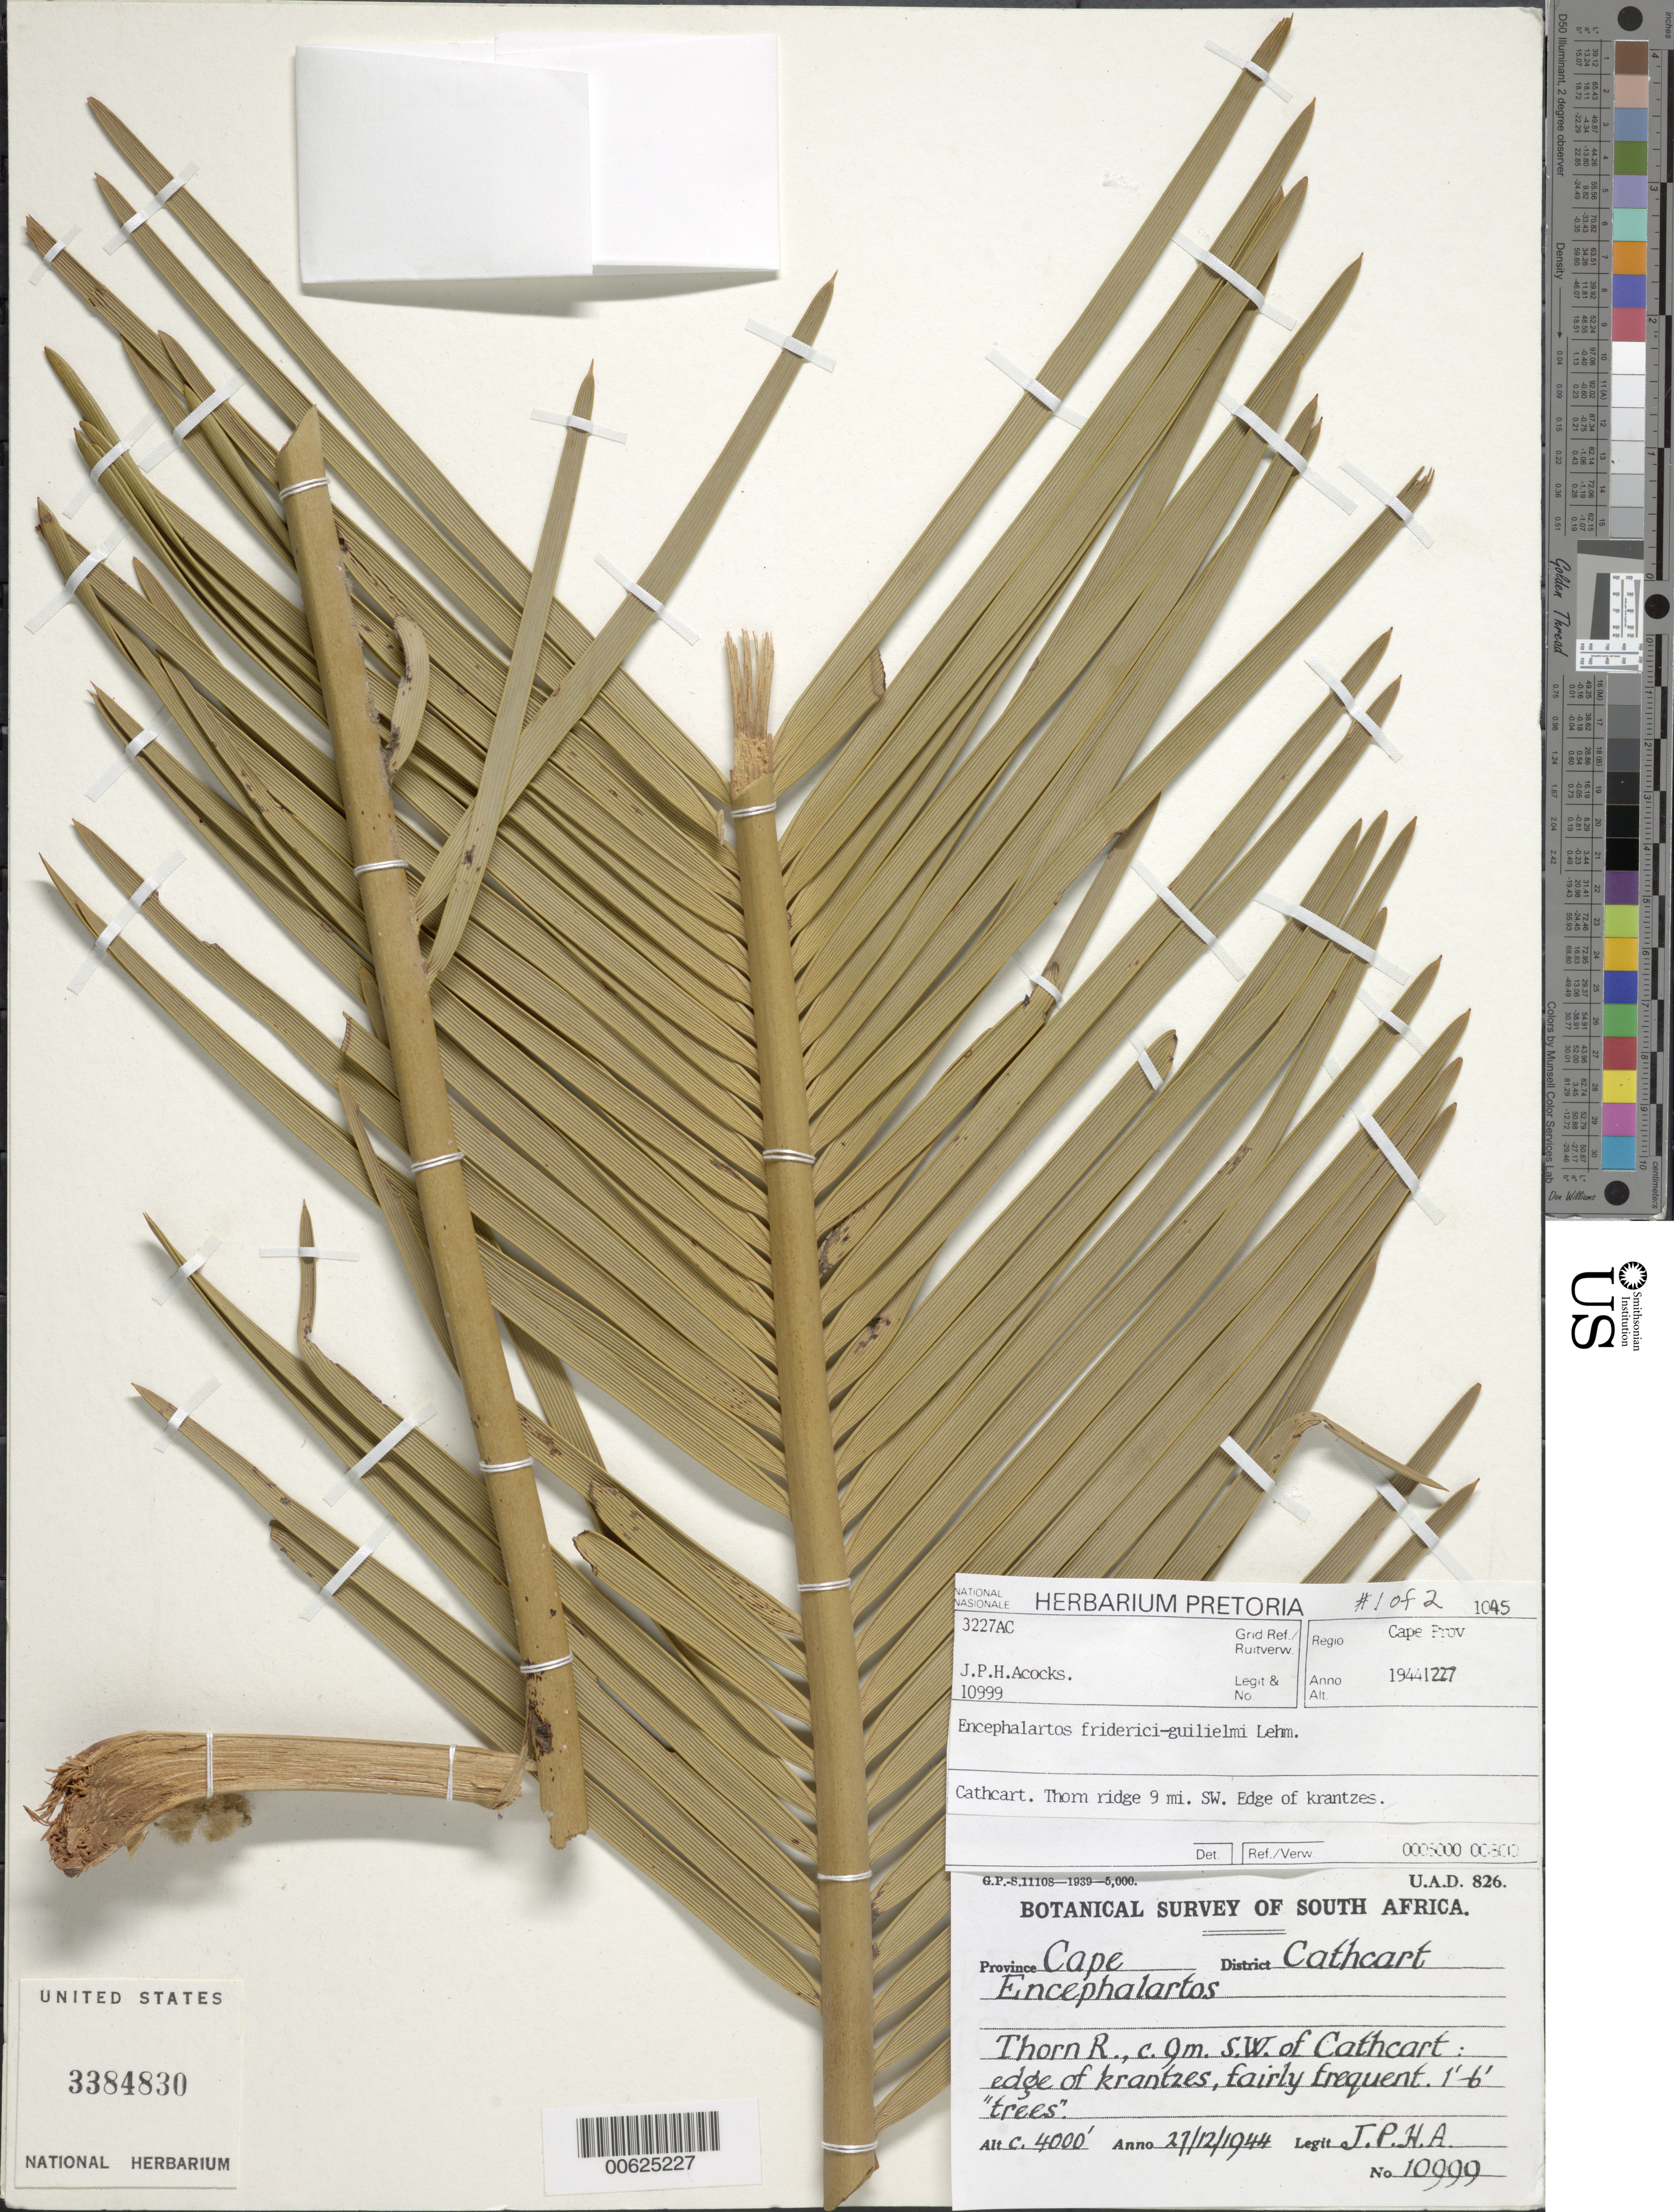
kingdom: Plantae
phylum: Tracheophyta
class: Cycadopsida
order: Cycadales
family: Zamiaceae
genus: Encephalartos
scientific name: Encephalartos friderici-guilielmi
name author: Lehm.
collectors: J. P. Acocks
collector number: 10999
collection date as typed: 27 Dec 1944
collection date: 1944-12-27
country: South Africa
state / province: Eastern Cape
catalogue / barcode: US 3384830